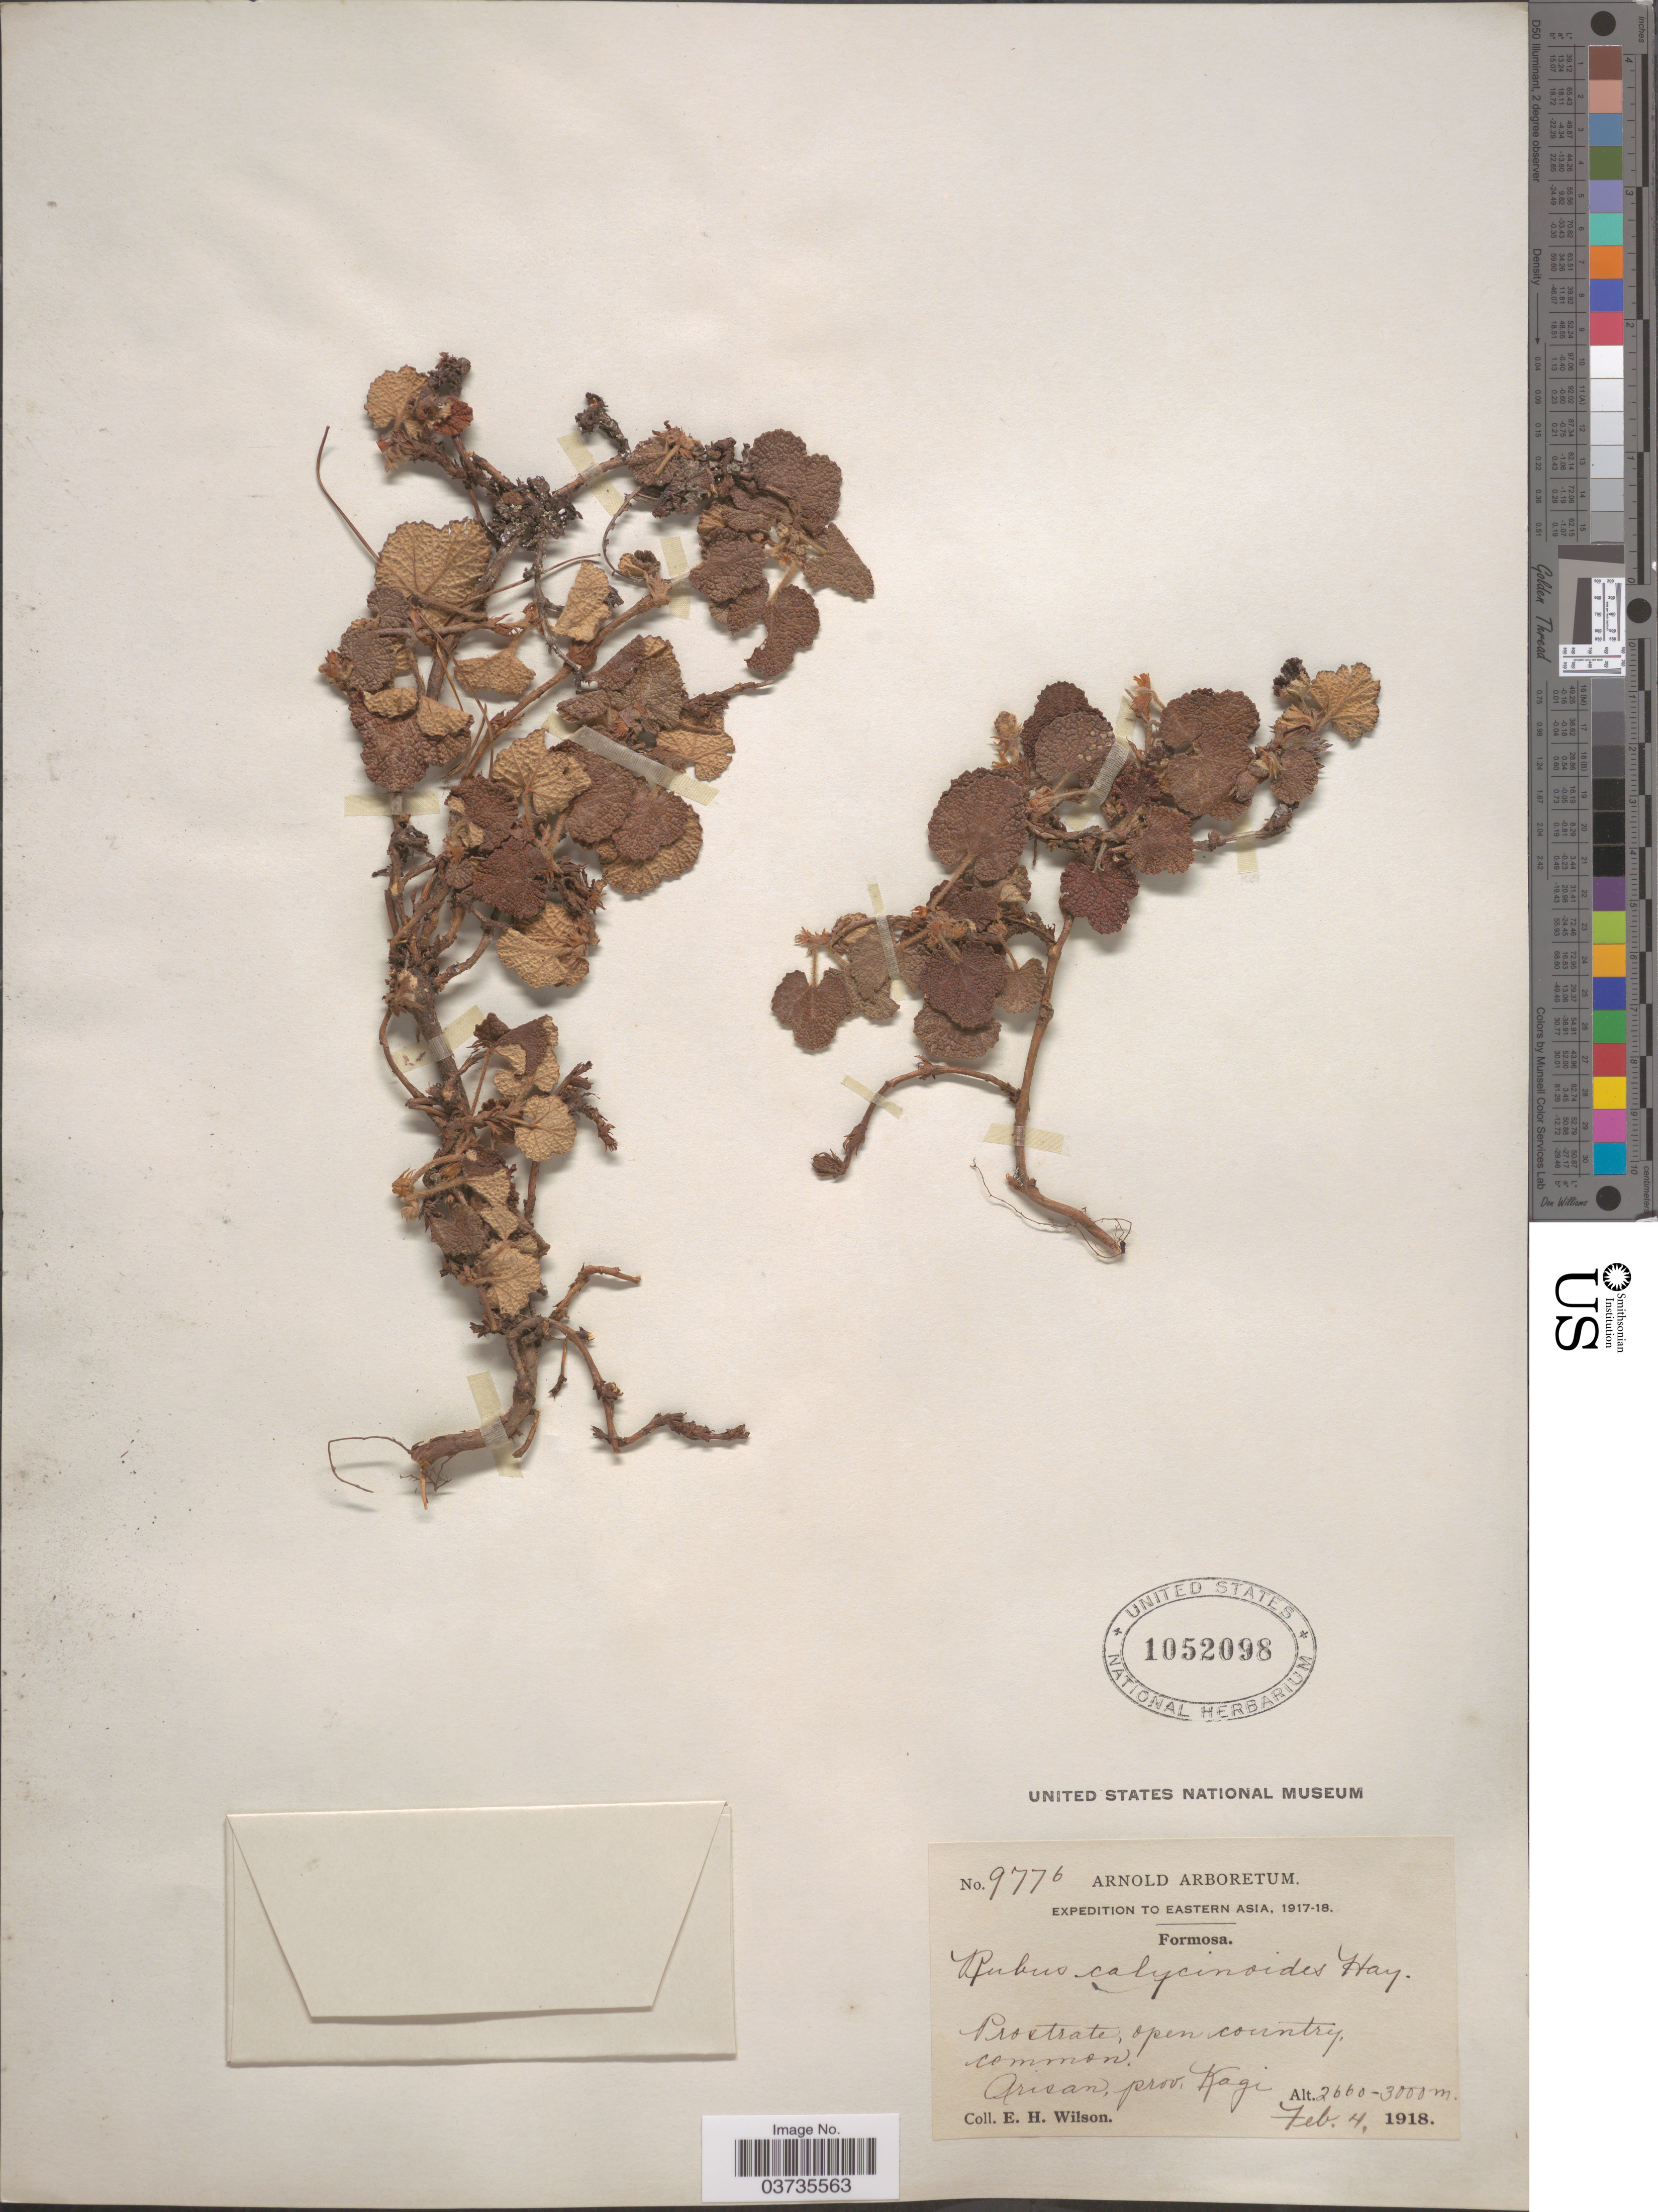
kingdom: Plantae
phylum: Tracheophyta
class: Magnoliopsida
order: Rosales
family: Rosaceae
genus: Rubus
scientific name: Rubus calycinoides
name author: Hayata ex Koidz.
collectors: E. Wilson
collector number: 9776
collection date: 1918-02-04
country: Taiwan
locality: Eastern Asia, Formosa. Arisan, prov. Kagi.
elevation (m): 2660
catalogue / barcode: US 1052098